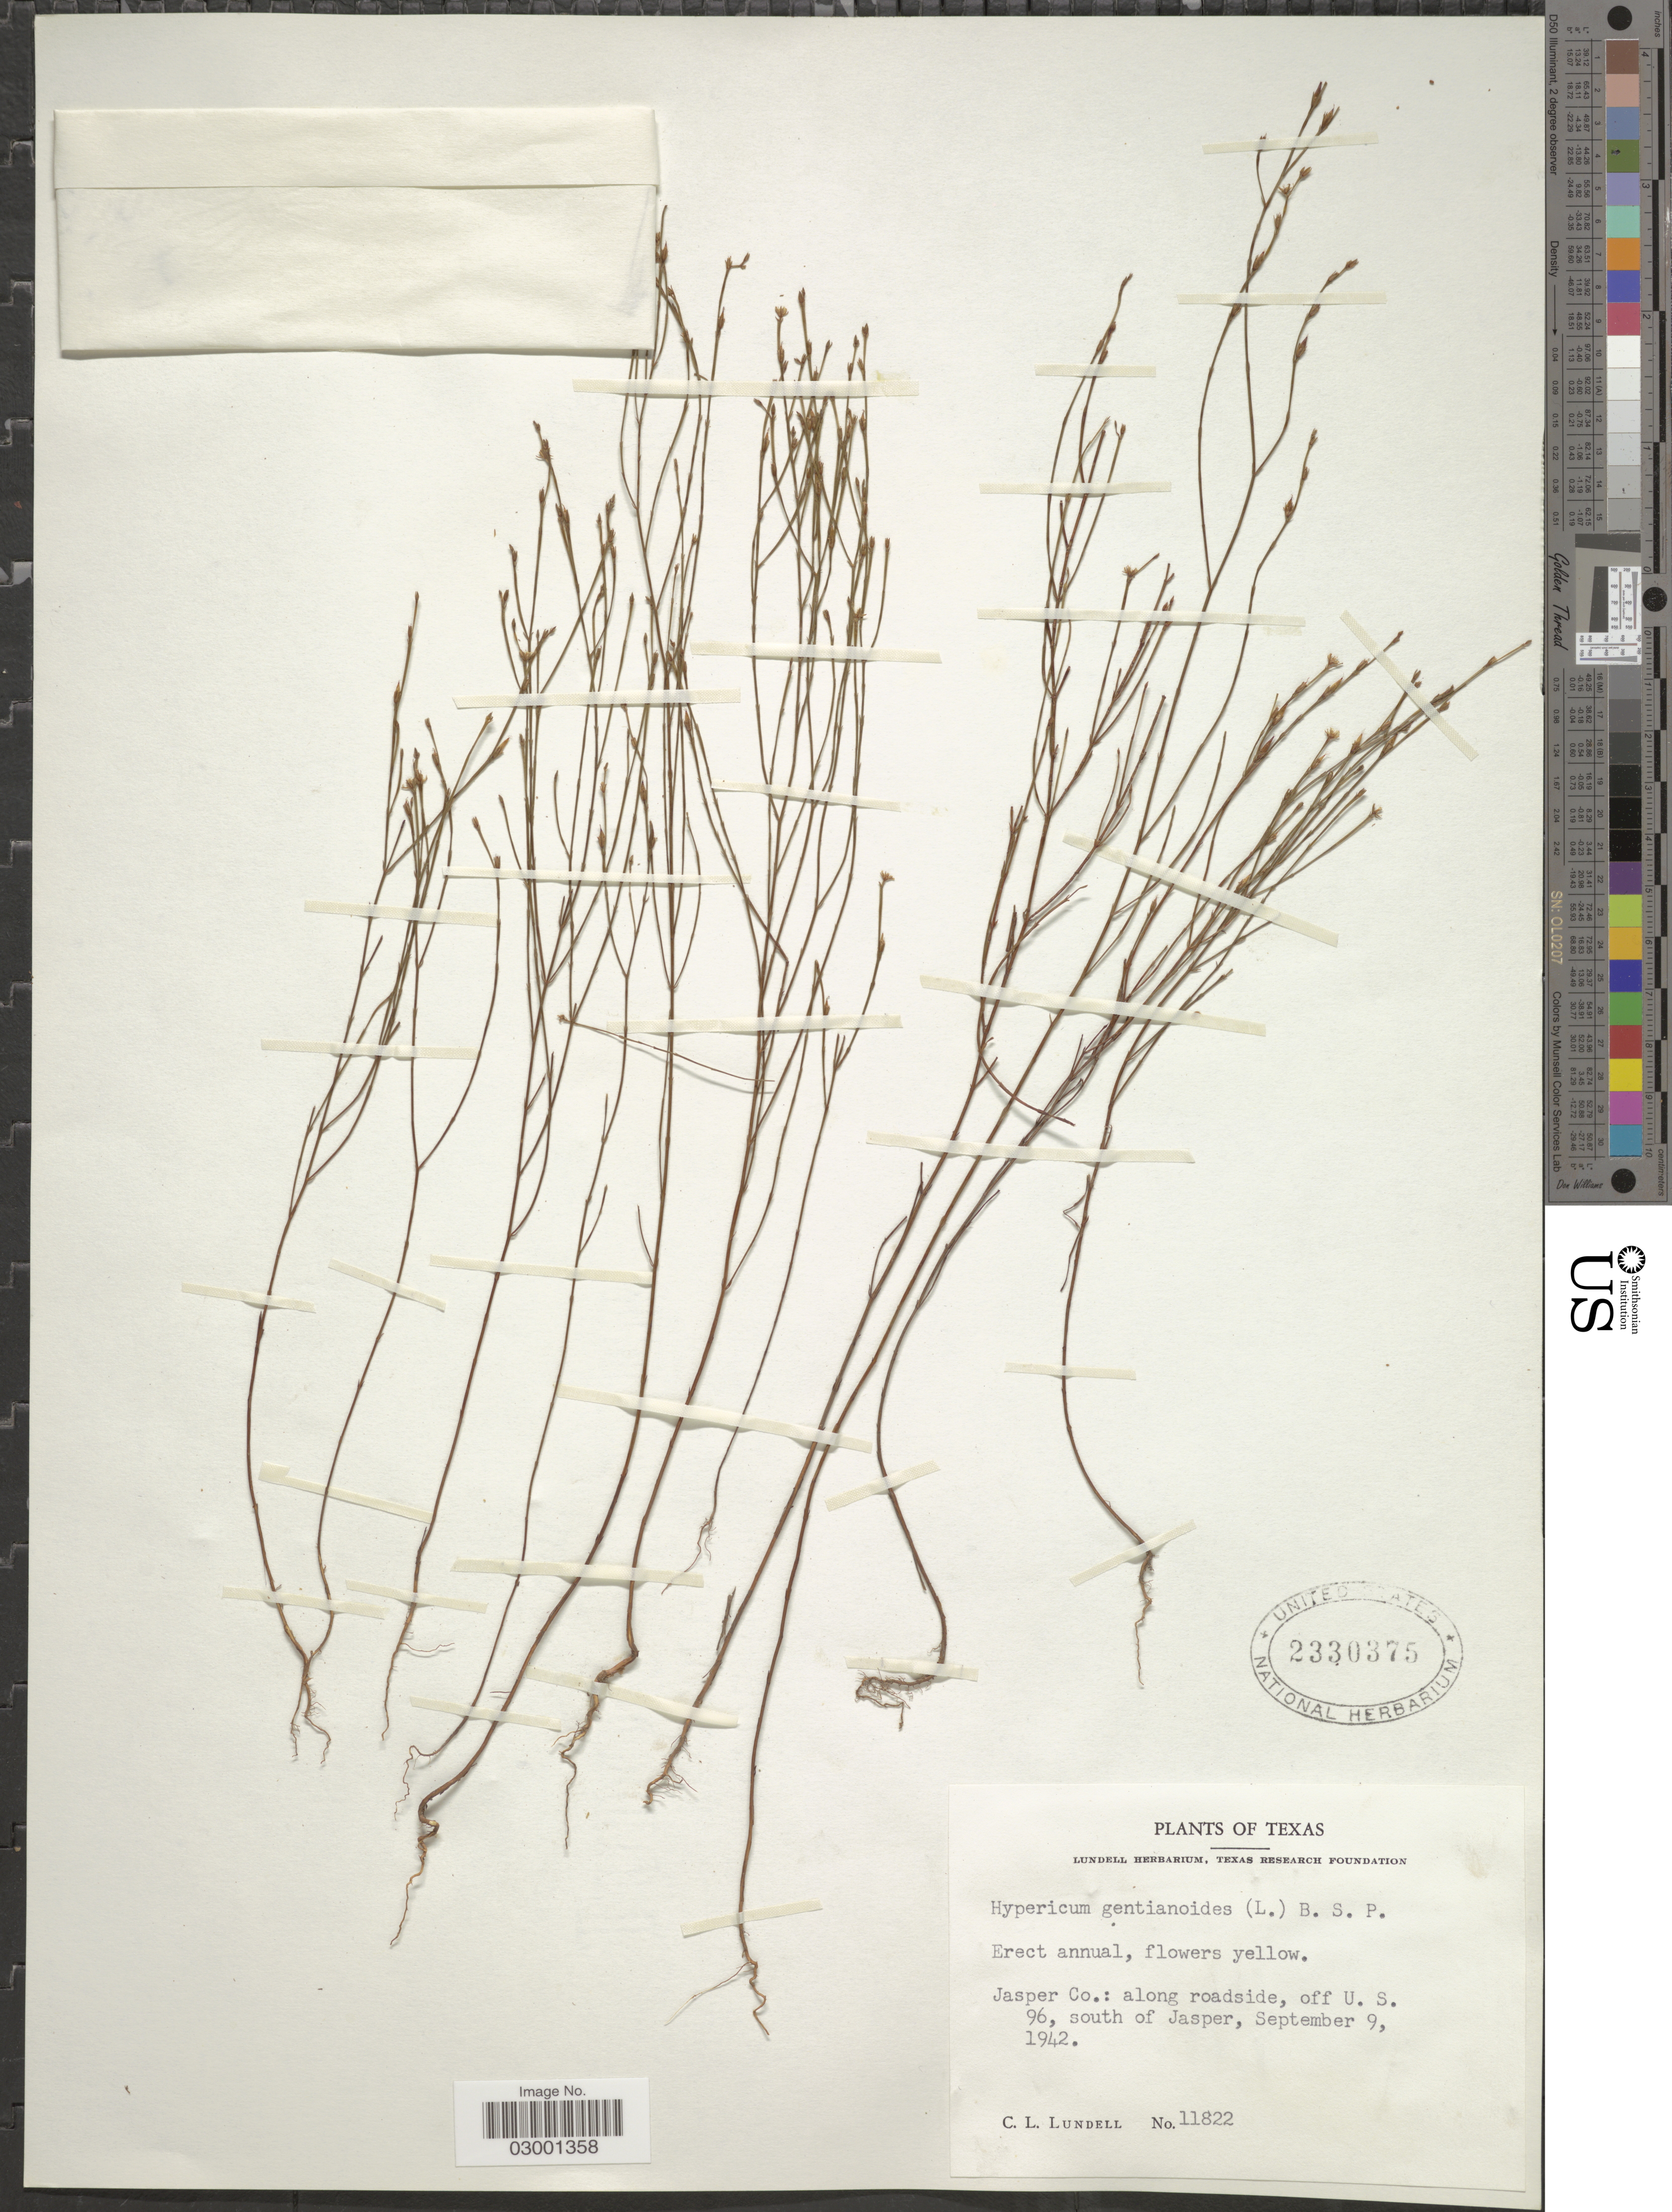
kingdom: Plantae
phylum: Tracheophyta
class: Magnoliopsida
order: Malpighiales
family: Hypericaceae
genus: Hypericum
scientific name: Hypericum gentianoides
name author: (L.) Britton, Stearns & Poggenb.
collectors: C. L. Lundell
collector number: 11822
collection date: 1942-09-09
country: United States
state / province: Texas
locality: Jasper Co.: along roadside, off U.S. 96, south of Jasper.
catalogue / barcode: US 2330375